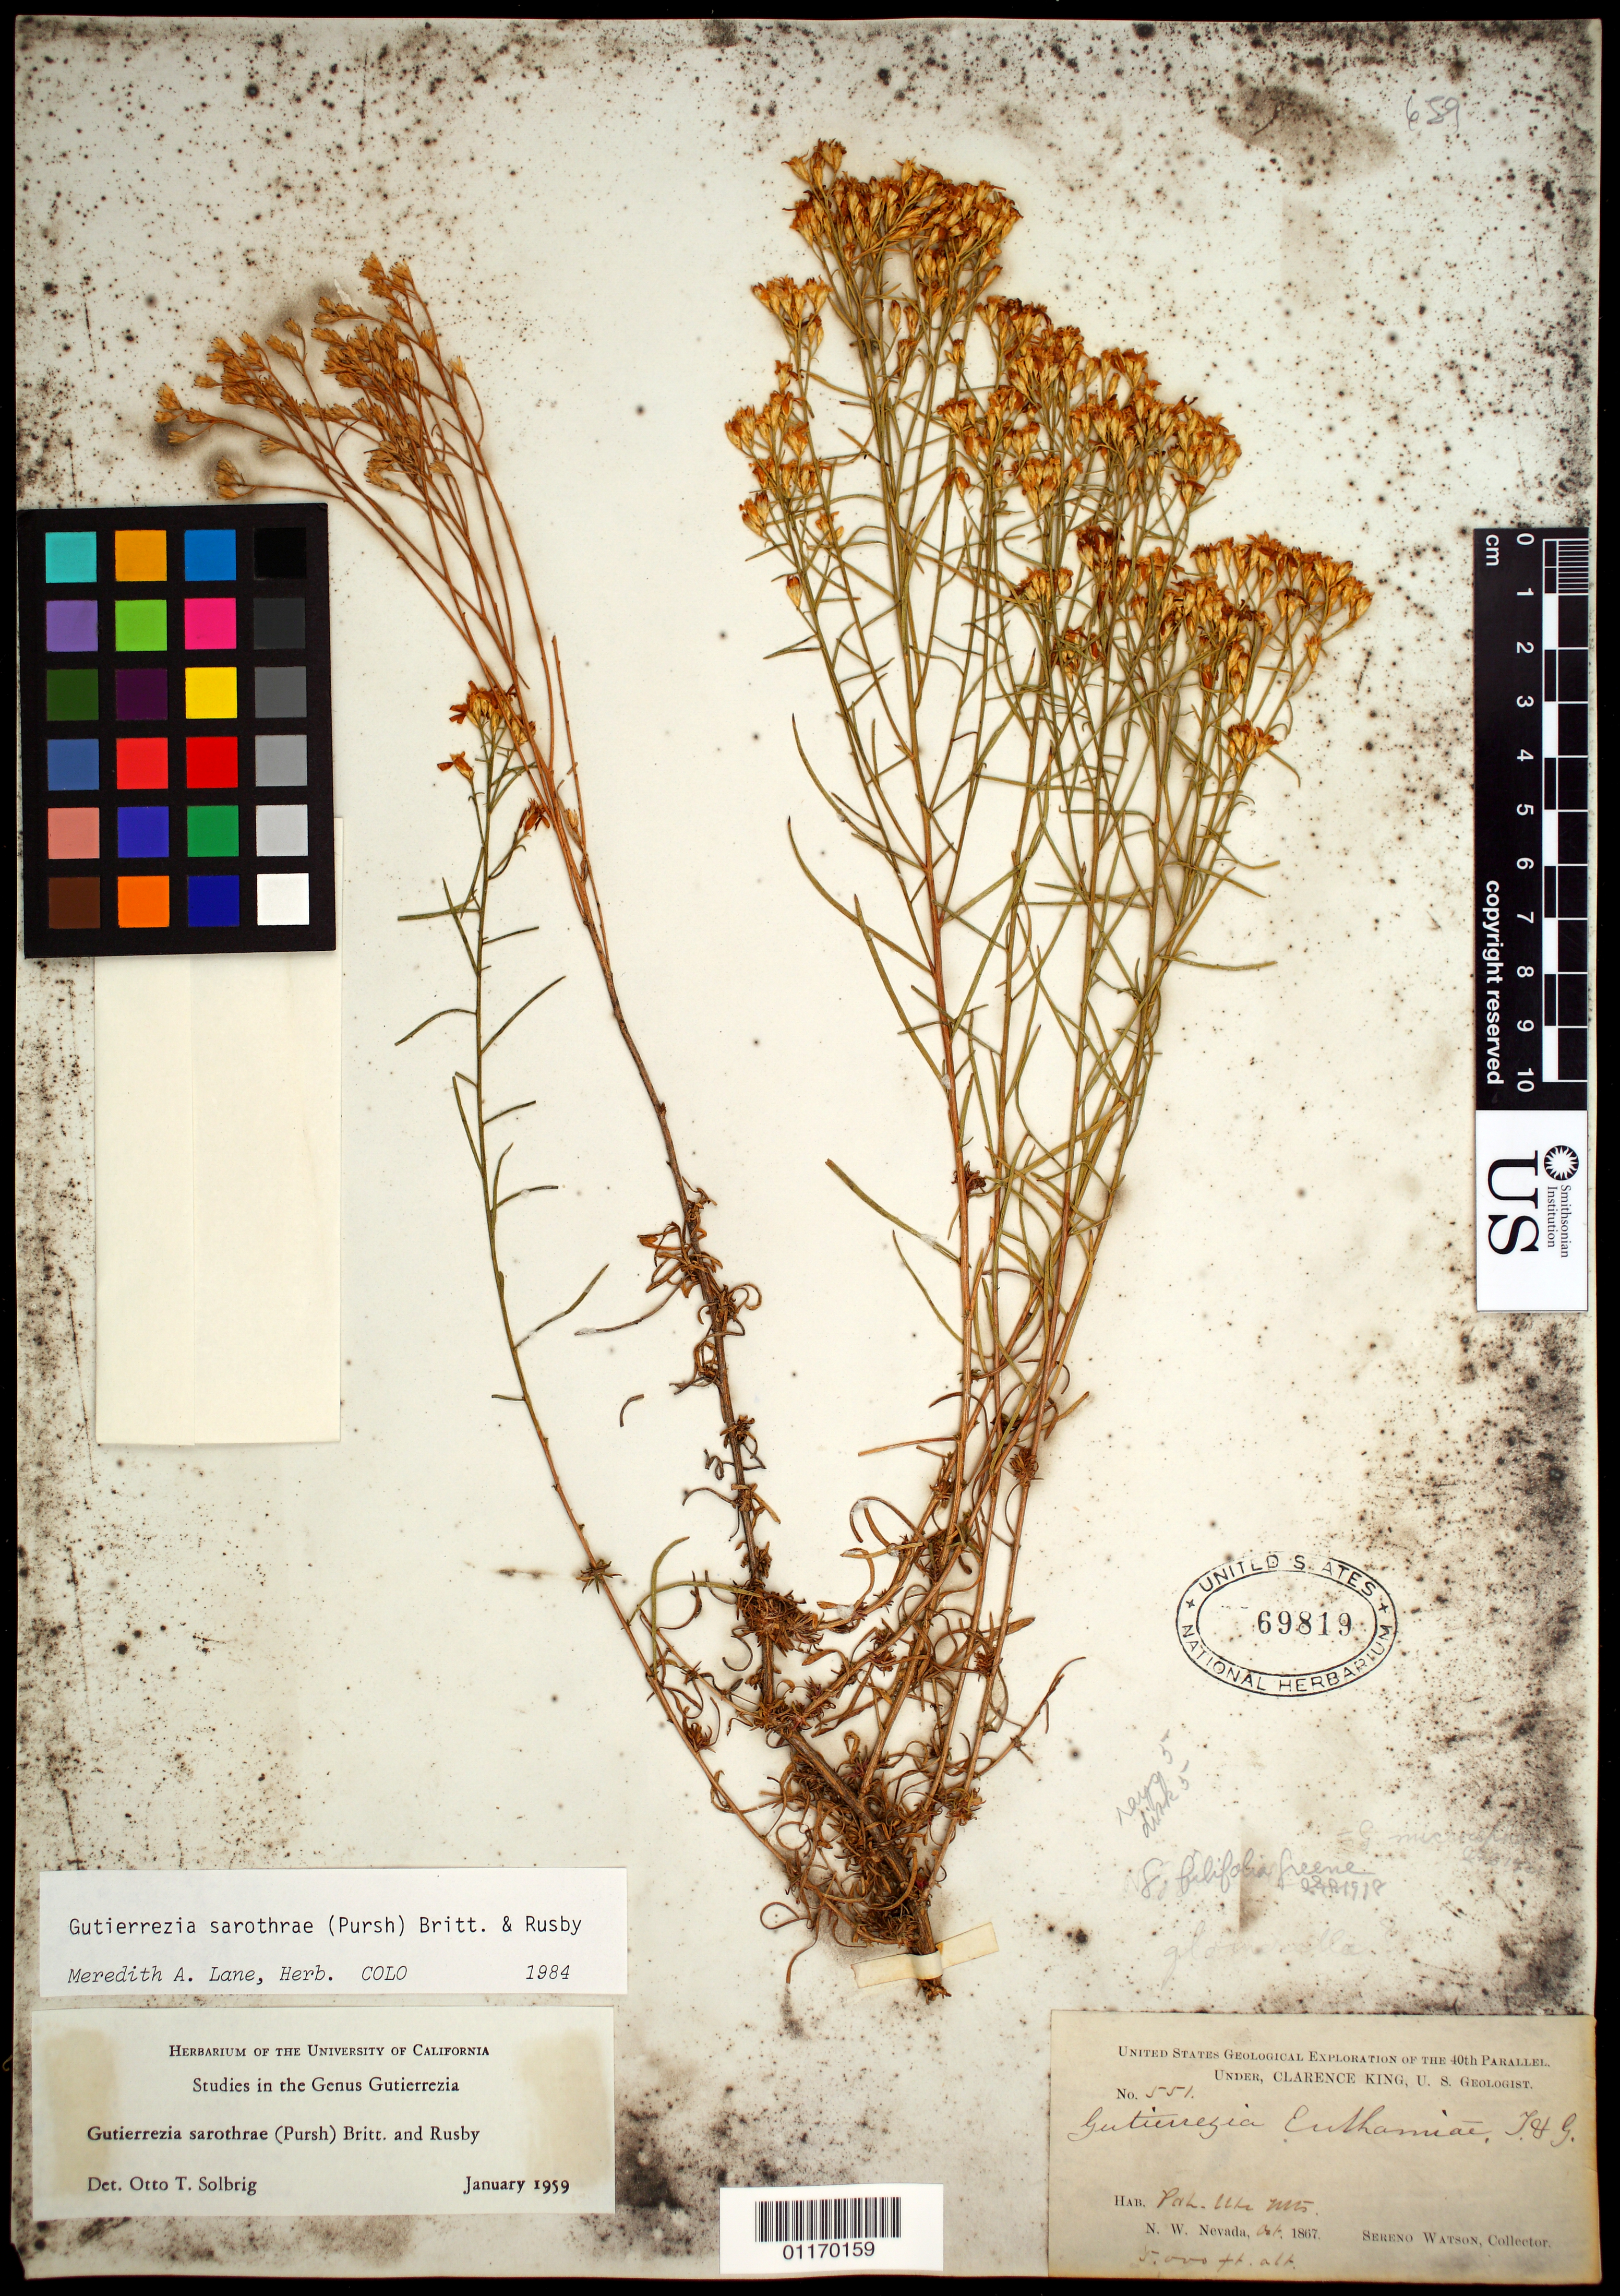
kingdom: Plantae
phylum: Tracheophyta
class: Magnoliopsida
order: Asterales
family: Asteraceae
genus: Gutierrezia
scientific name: Gutierrezia sarothrae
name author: (Pursh) Britton & Rusby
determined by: Lane, M. A.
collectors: S. Watson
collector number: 551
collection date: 1867-10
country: United States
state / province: Nevada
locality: Pahute Mts.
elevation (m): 1524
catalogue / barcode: US 69819